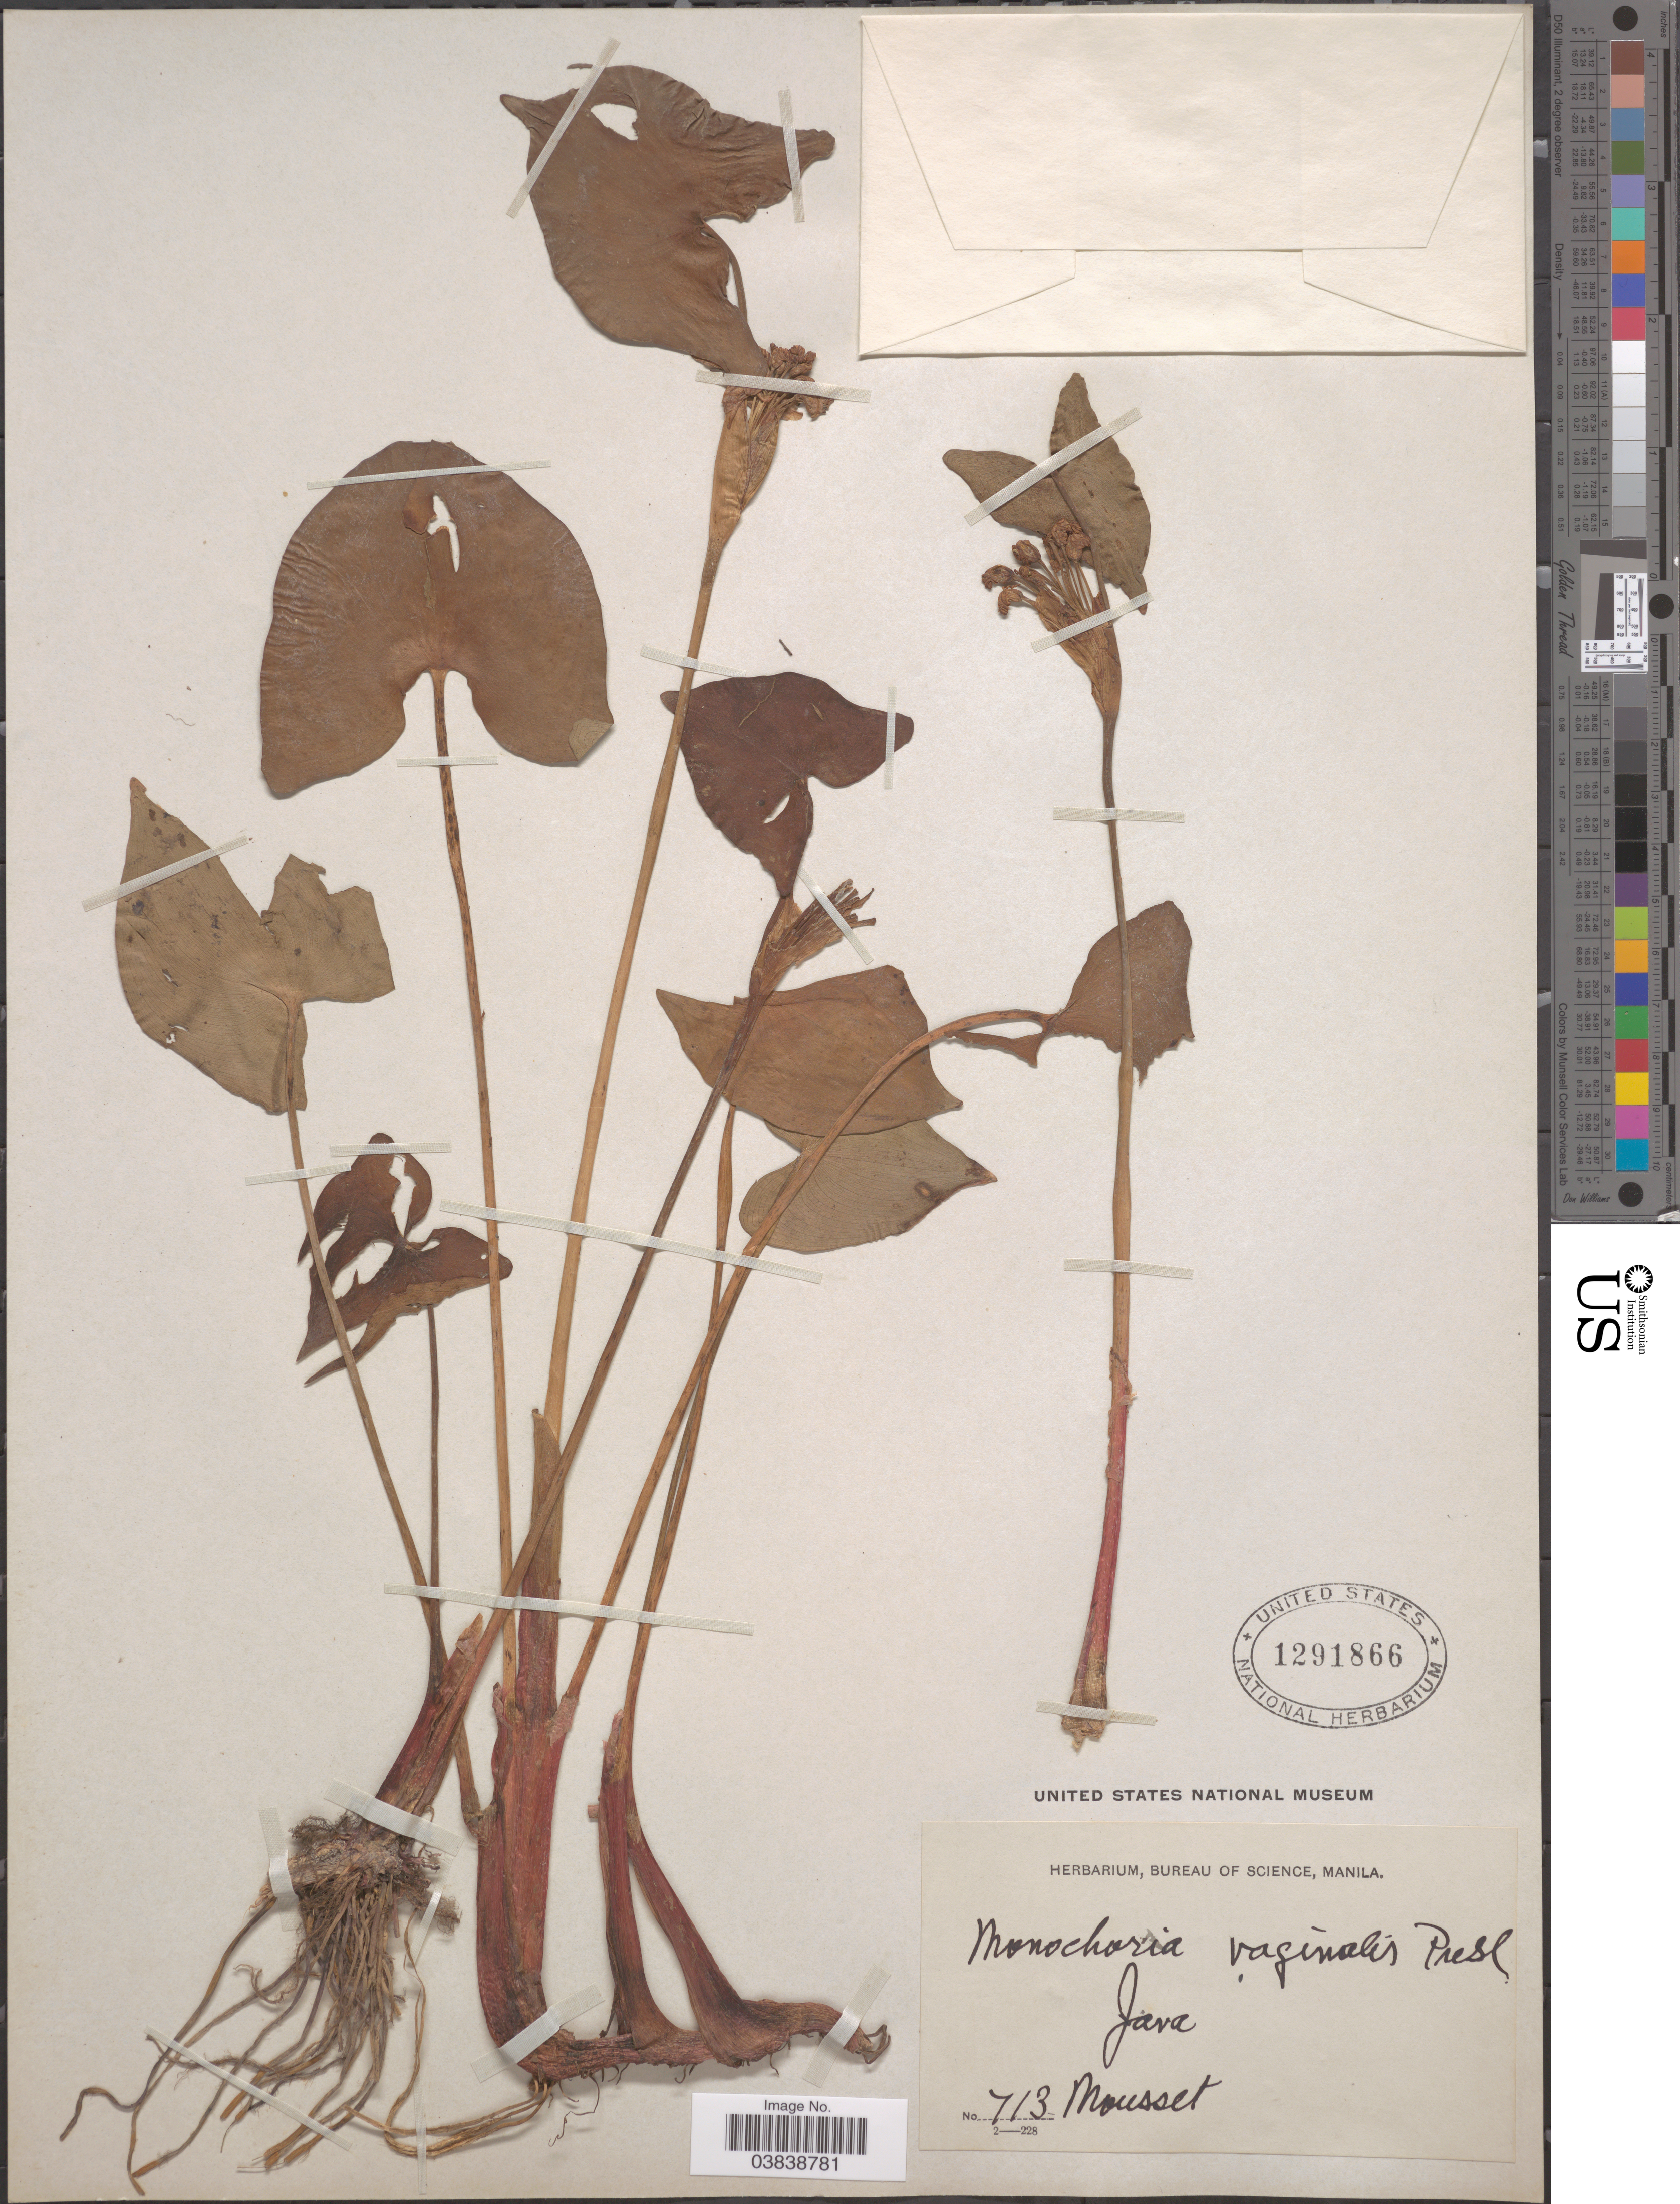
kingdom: Plantae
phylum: Tracheophyta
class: Liliopsida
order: Commelinales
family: Pontederiaceae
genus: Monochoria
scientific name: Monochoria vaginalis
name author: (Burm. f.) C. Presl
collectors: Mousset, --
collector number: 713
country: Indonesia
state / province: Java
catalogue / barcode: US 1291866